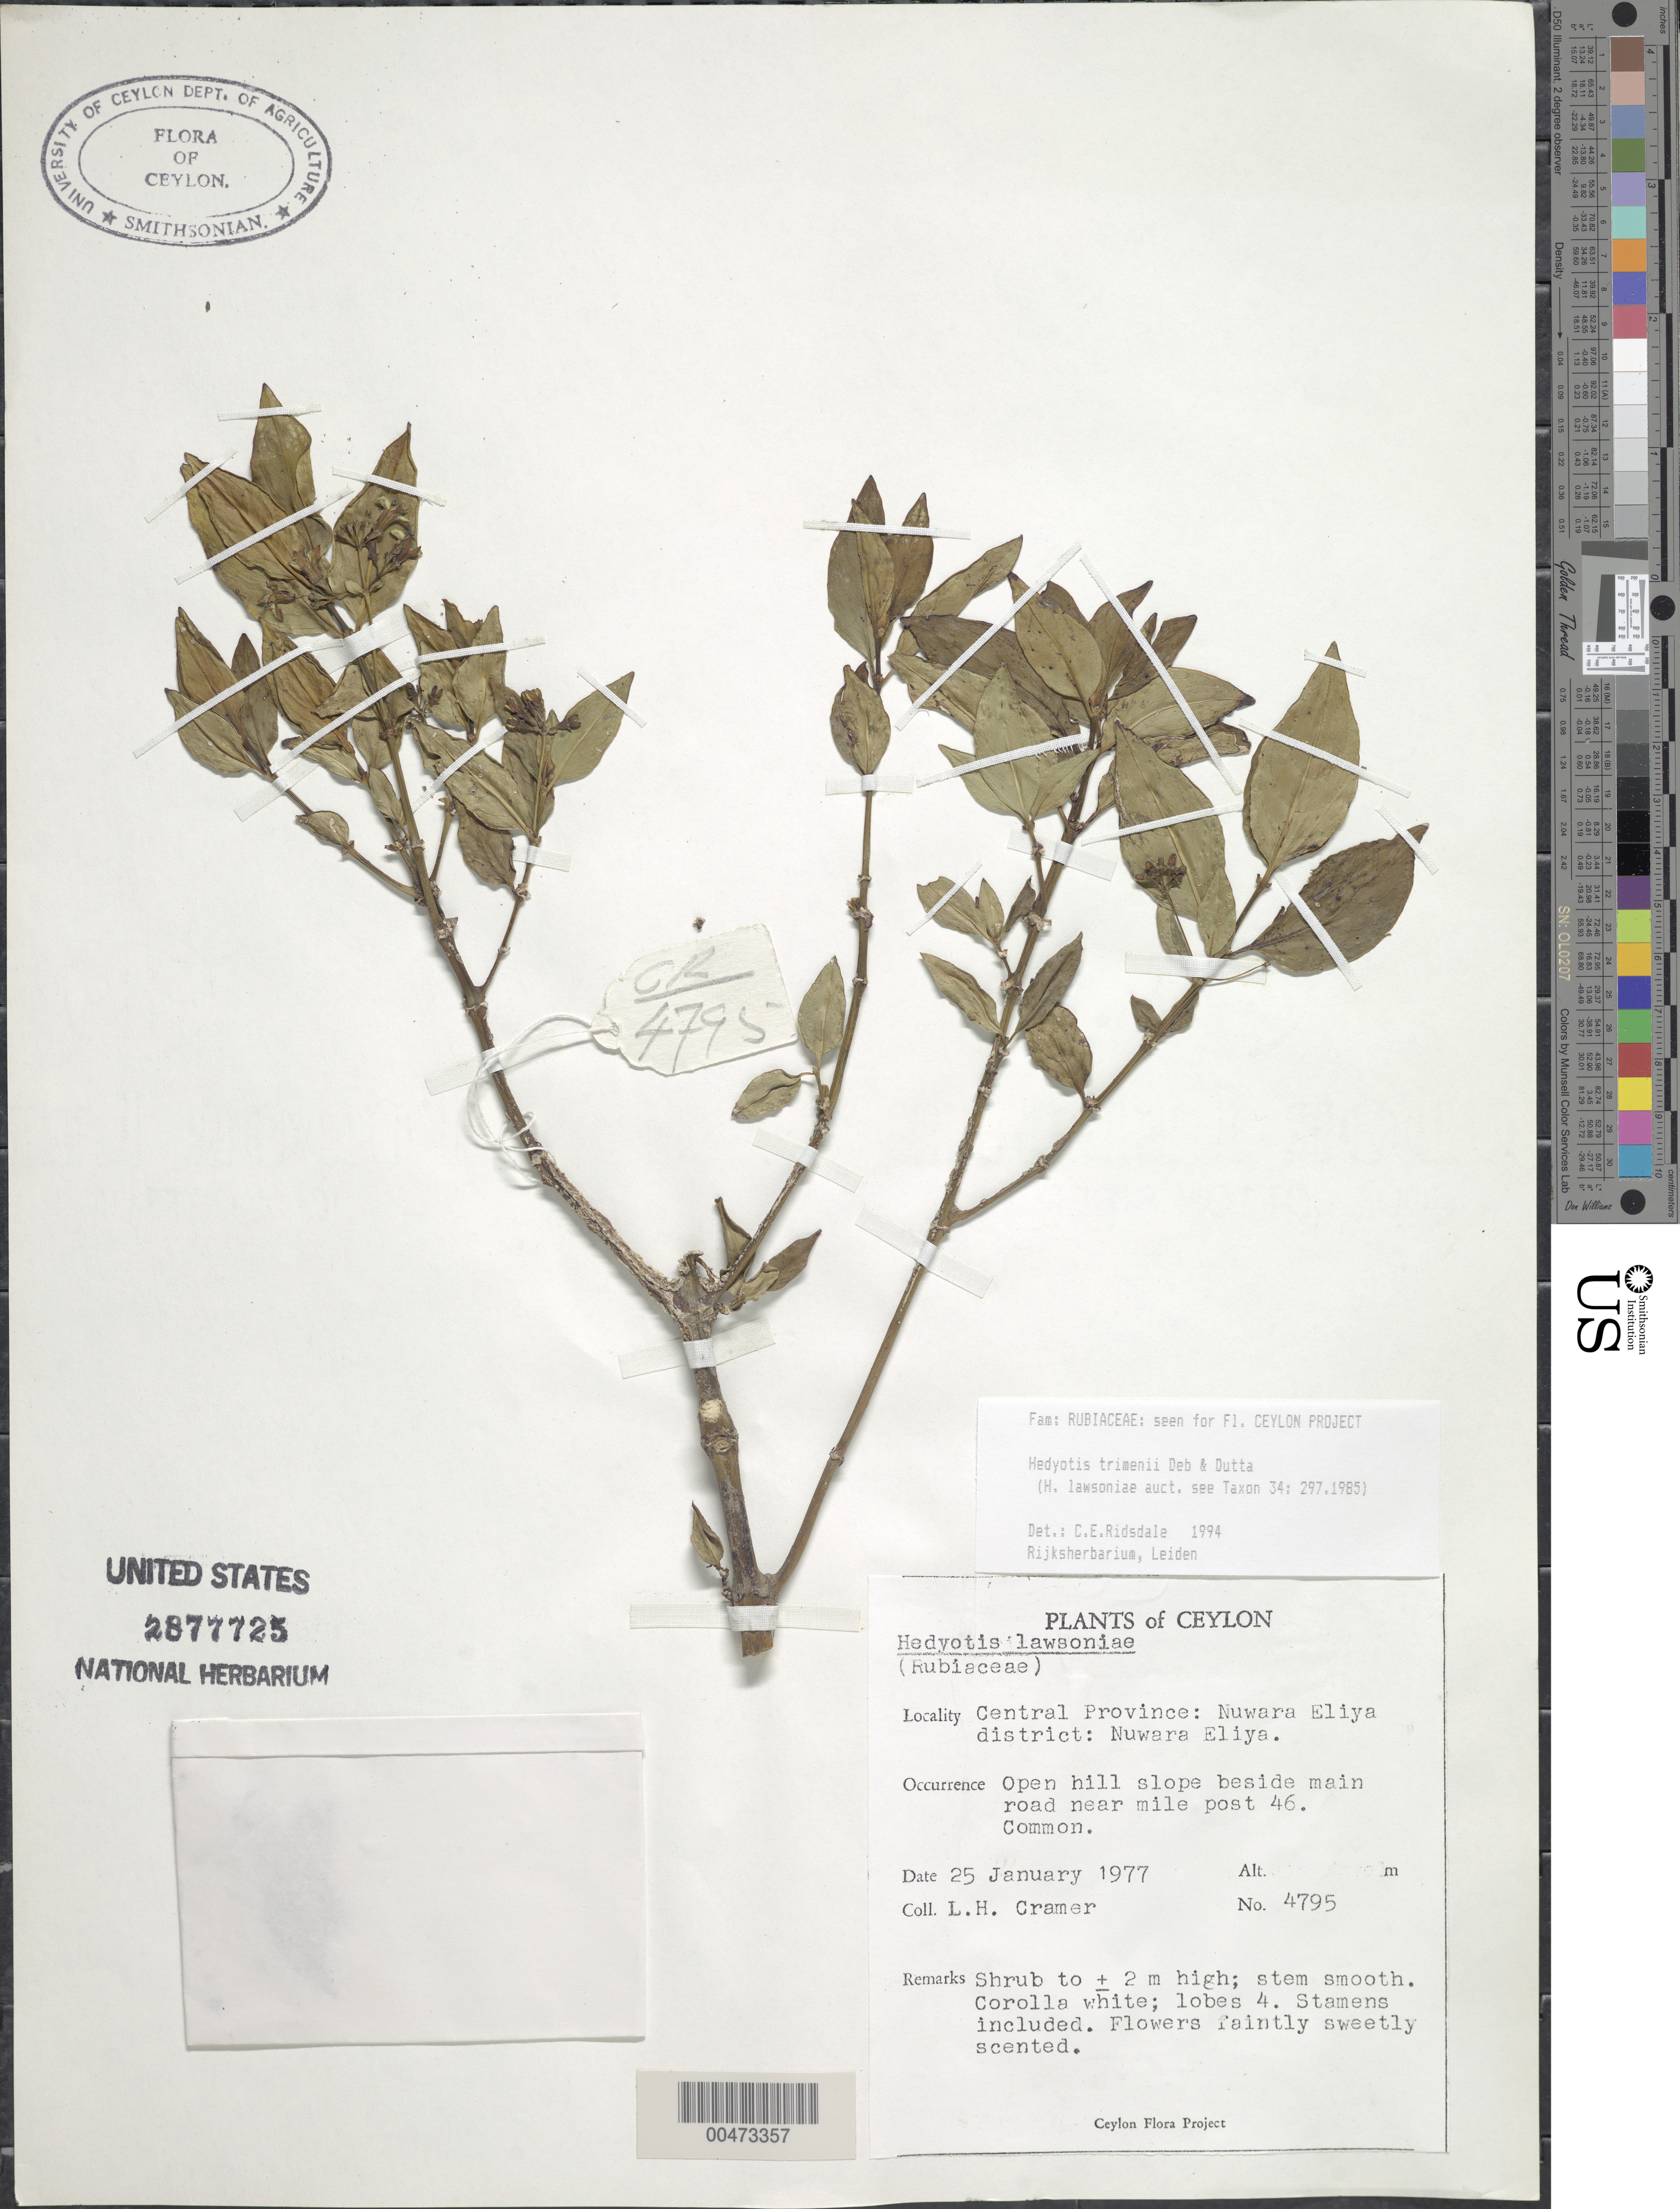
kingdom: Plantae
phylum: Tracheophyta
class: Magnoliopsida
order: Gentianales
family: Rubiaceae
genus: Hedyotis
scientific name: Hedyotis trimenii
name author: Deb & R. Dutta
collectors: L. H. Cramer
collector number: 4795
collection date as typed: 25 Jan 1977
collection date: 1977-01-25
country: Sri Lanka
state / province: Central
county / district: Nuwara Eliya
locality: Nuwara Eliya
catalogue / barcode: US 2877725